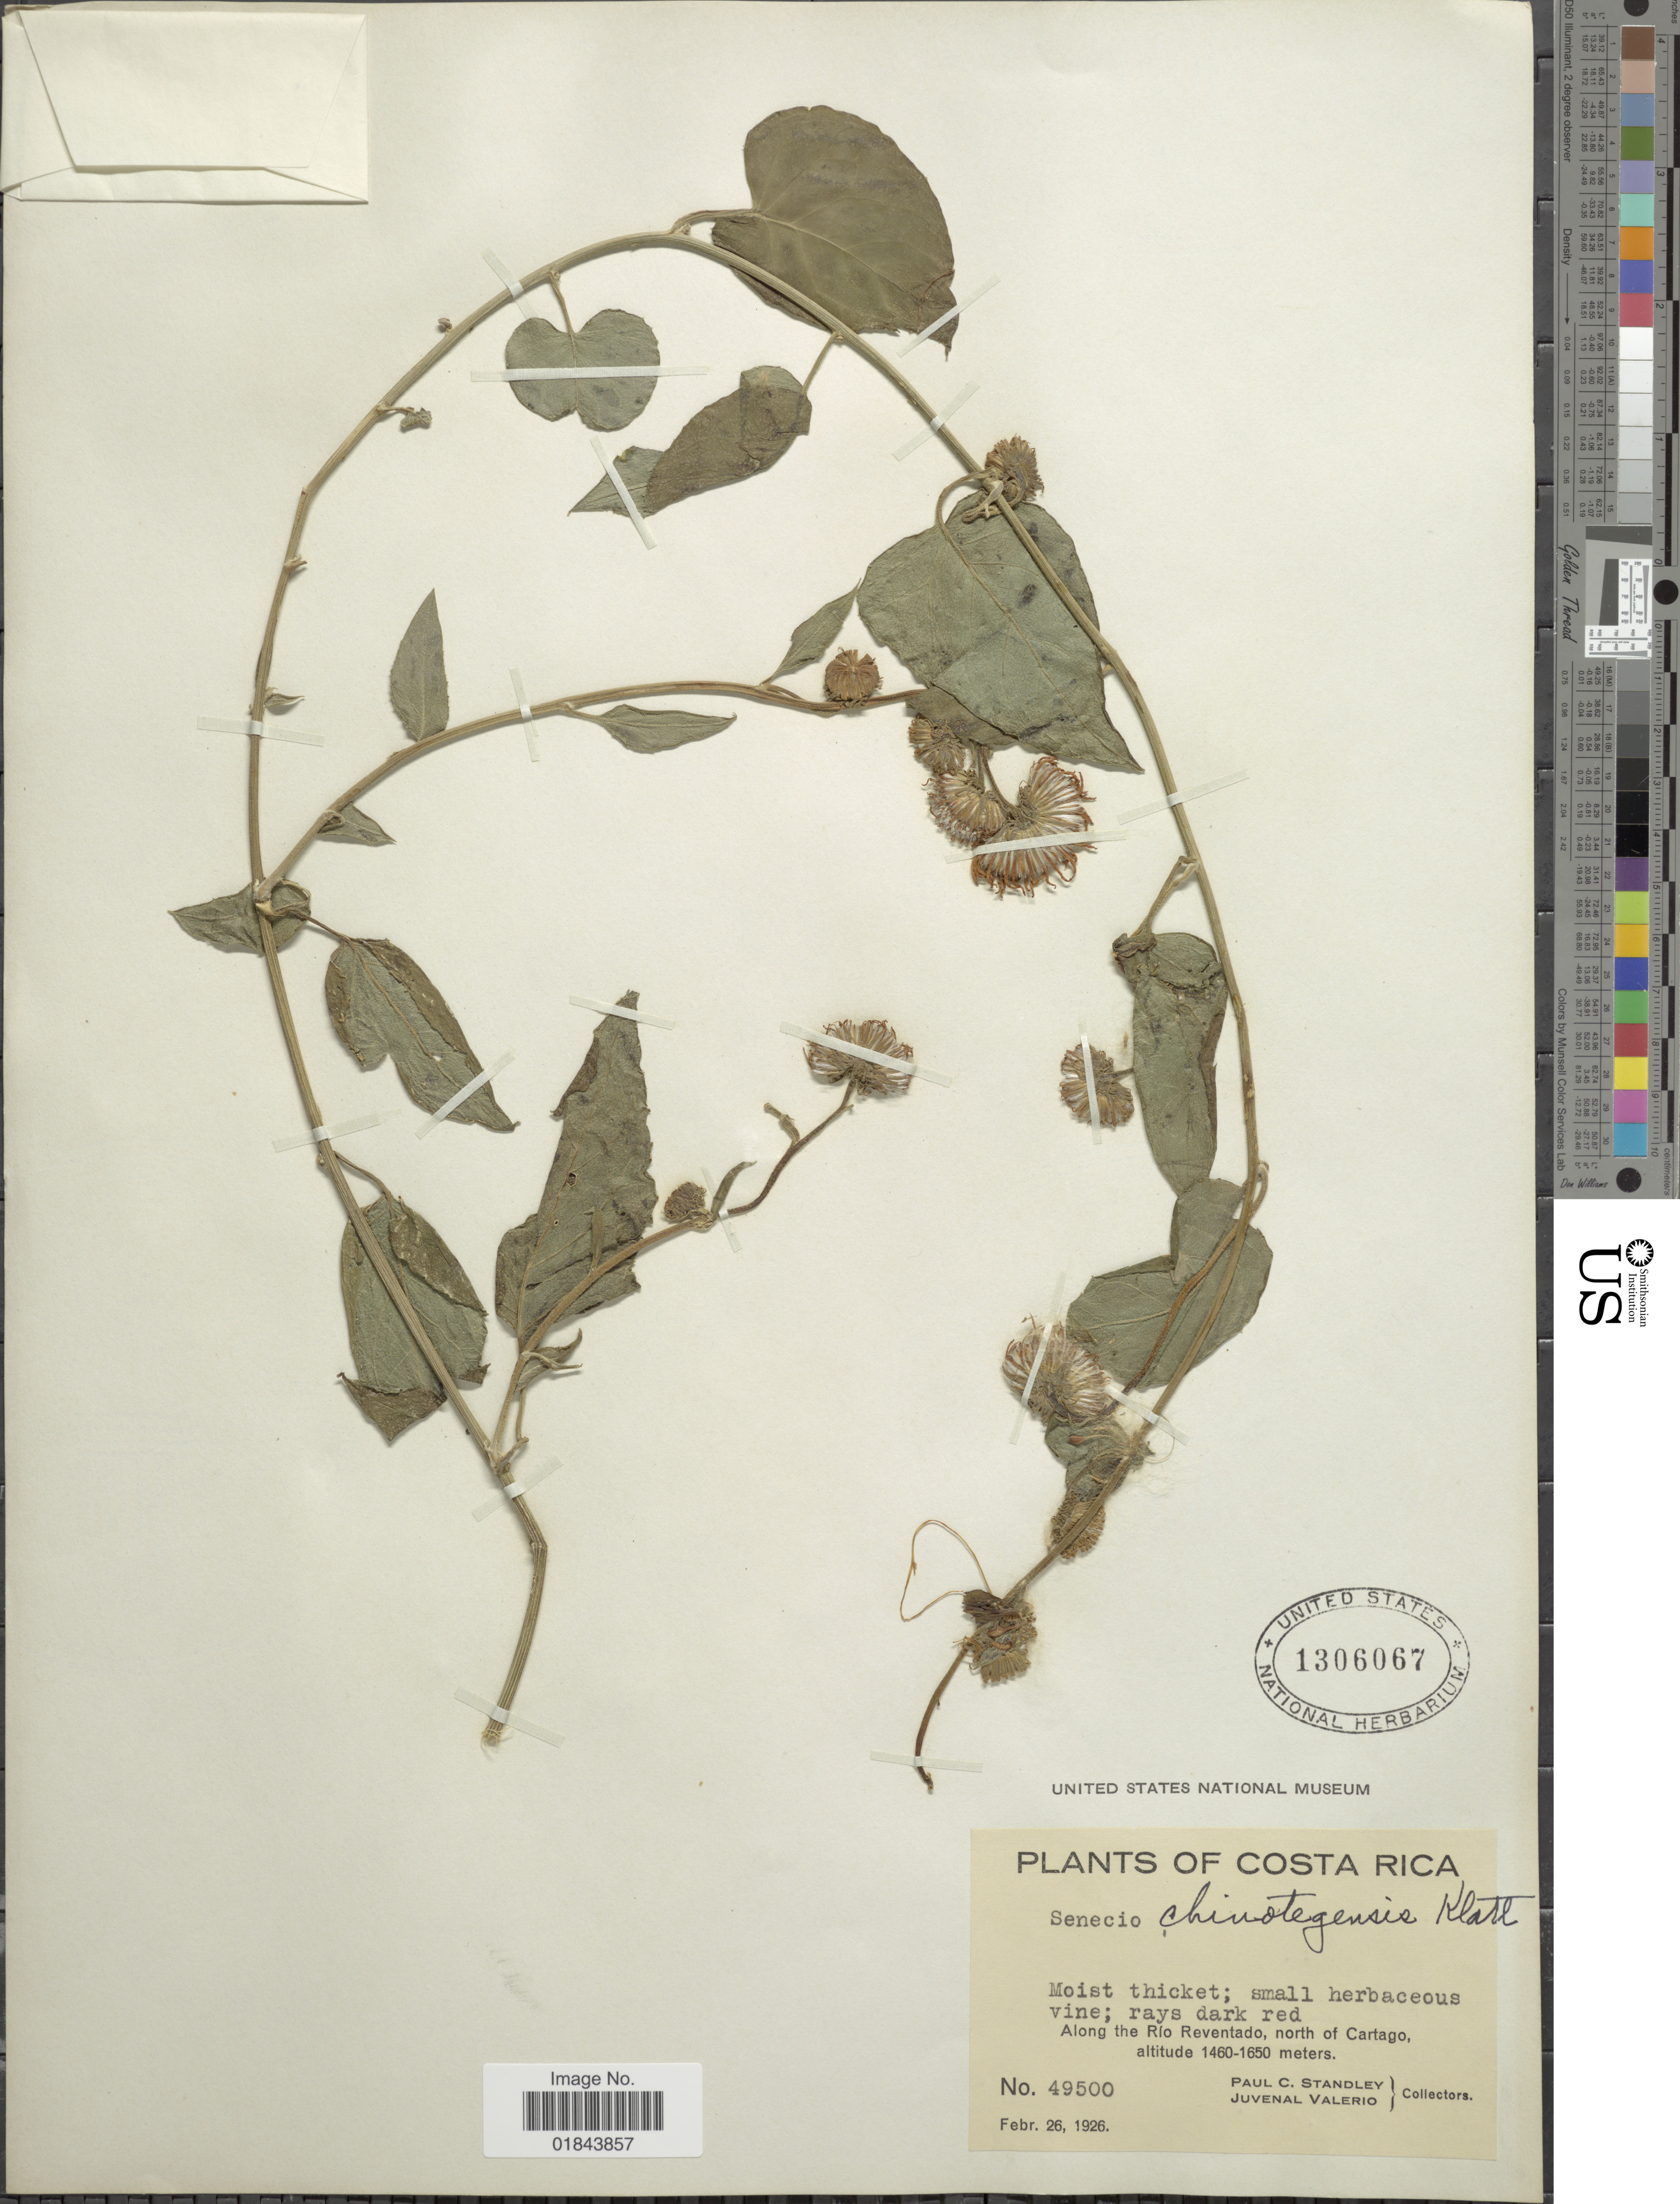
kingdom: Plantae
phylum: Tracheophyta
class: Magnoliopsida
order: Asterales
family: Asteraceae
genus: Pseudogynoxys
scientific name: Pseudogynoxys cummingii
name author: (Benth.) H. Rob. & Cuatrec.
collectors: P. C. Standley & J. Valerio R.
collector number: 49500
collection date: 1926-02-26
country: Costa Rica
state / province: Cartago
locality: Along the Rio Reventado, north of Cartago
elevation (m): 1460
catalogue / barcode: US 1306067